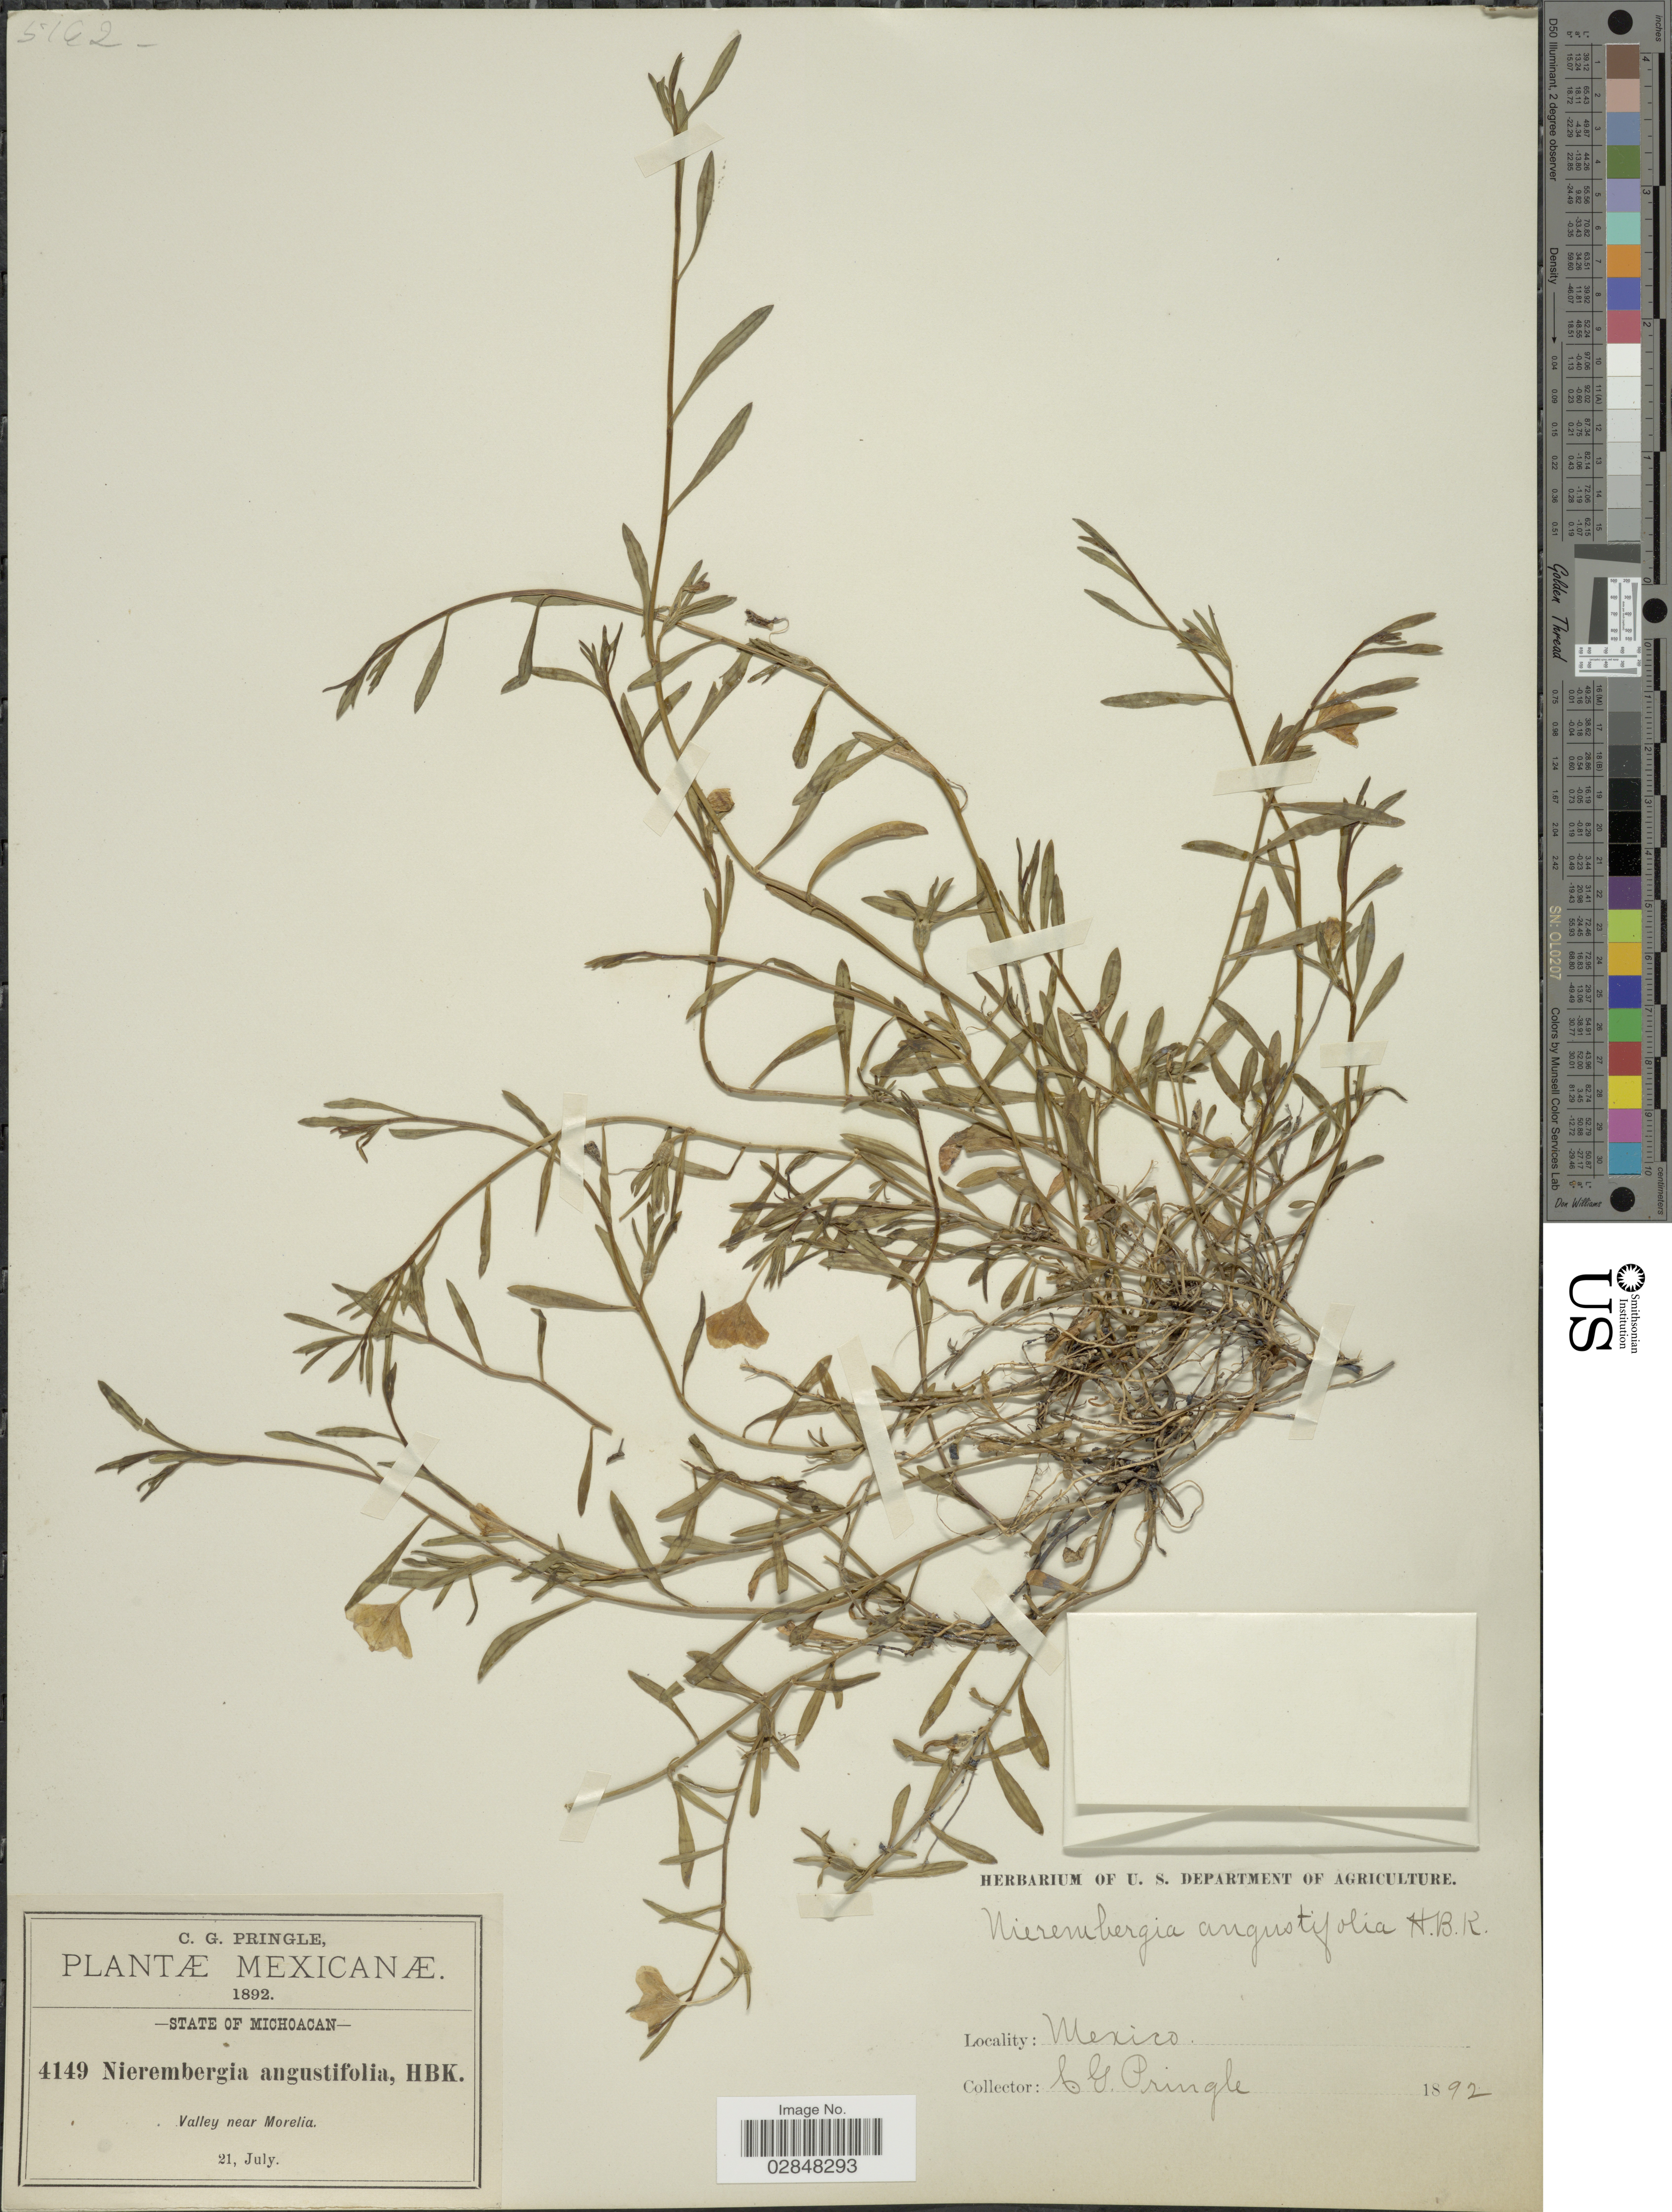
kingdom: Plantae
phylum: Tracheophyta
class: Magnoliopsida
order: Solanales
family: Solanaceae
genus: Nierembergia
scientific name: Nierembergia angustifolia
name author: Kunth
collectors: C. G. Pringle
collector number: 4149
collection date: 1892-07-21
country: Mexico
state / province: Michoacán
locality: Valley near Morelia.